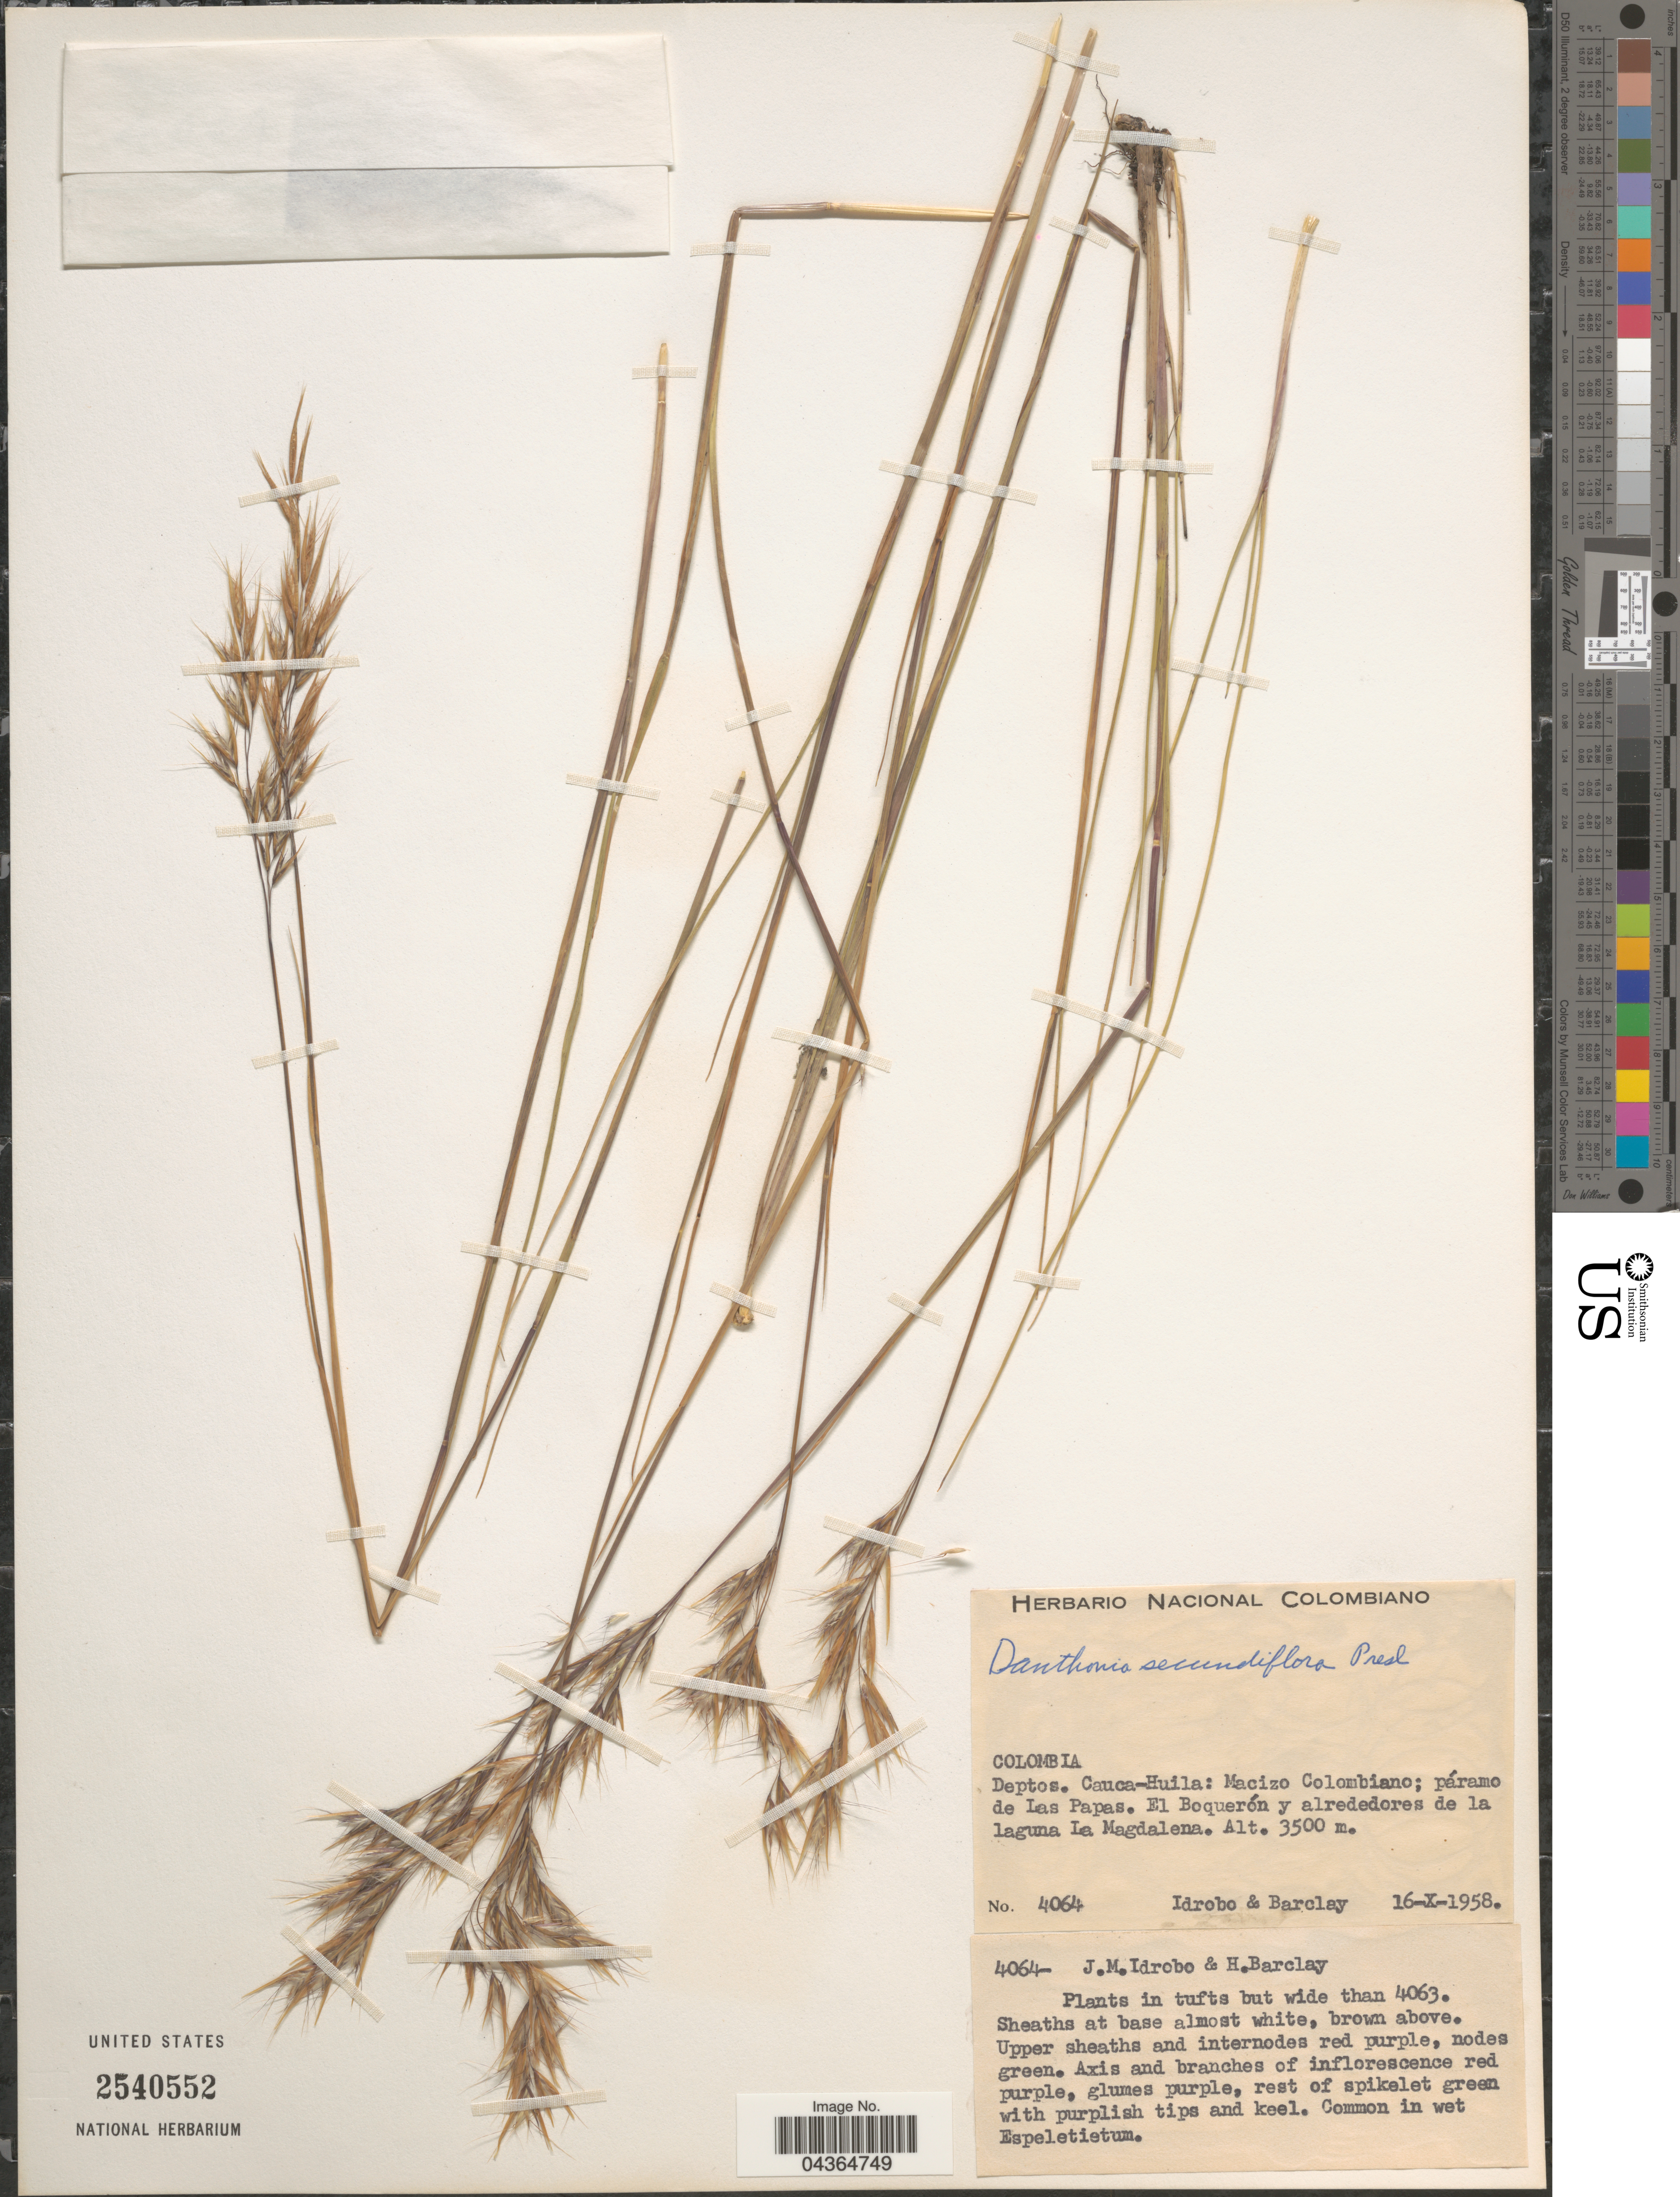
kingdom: Plantae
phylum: Tracheophyta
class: Liliopsida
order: Poales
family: Poaceae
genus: Danthonia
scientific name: Danthonia secundiflora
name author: J. Presl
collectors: J. M. Idrobo & H. G. Barclay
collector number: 4064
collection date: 1958-10-16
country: Colombia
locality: Deptos. Cauca-Huila: Macizo Colombiano; páramo de Las Papas. El Boquerón y alrededores de la laguna La Magdalena.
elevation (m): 3500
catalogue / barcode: US 2540552